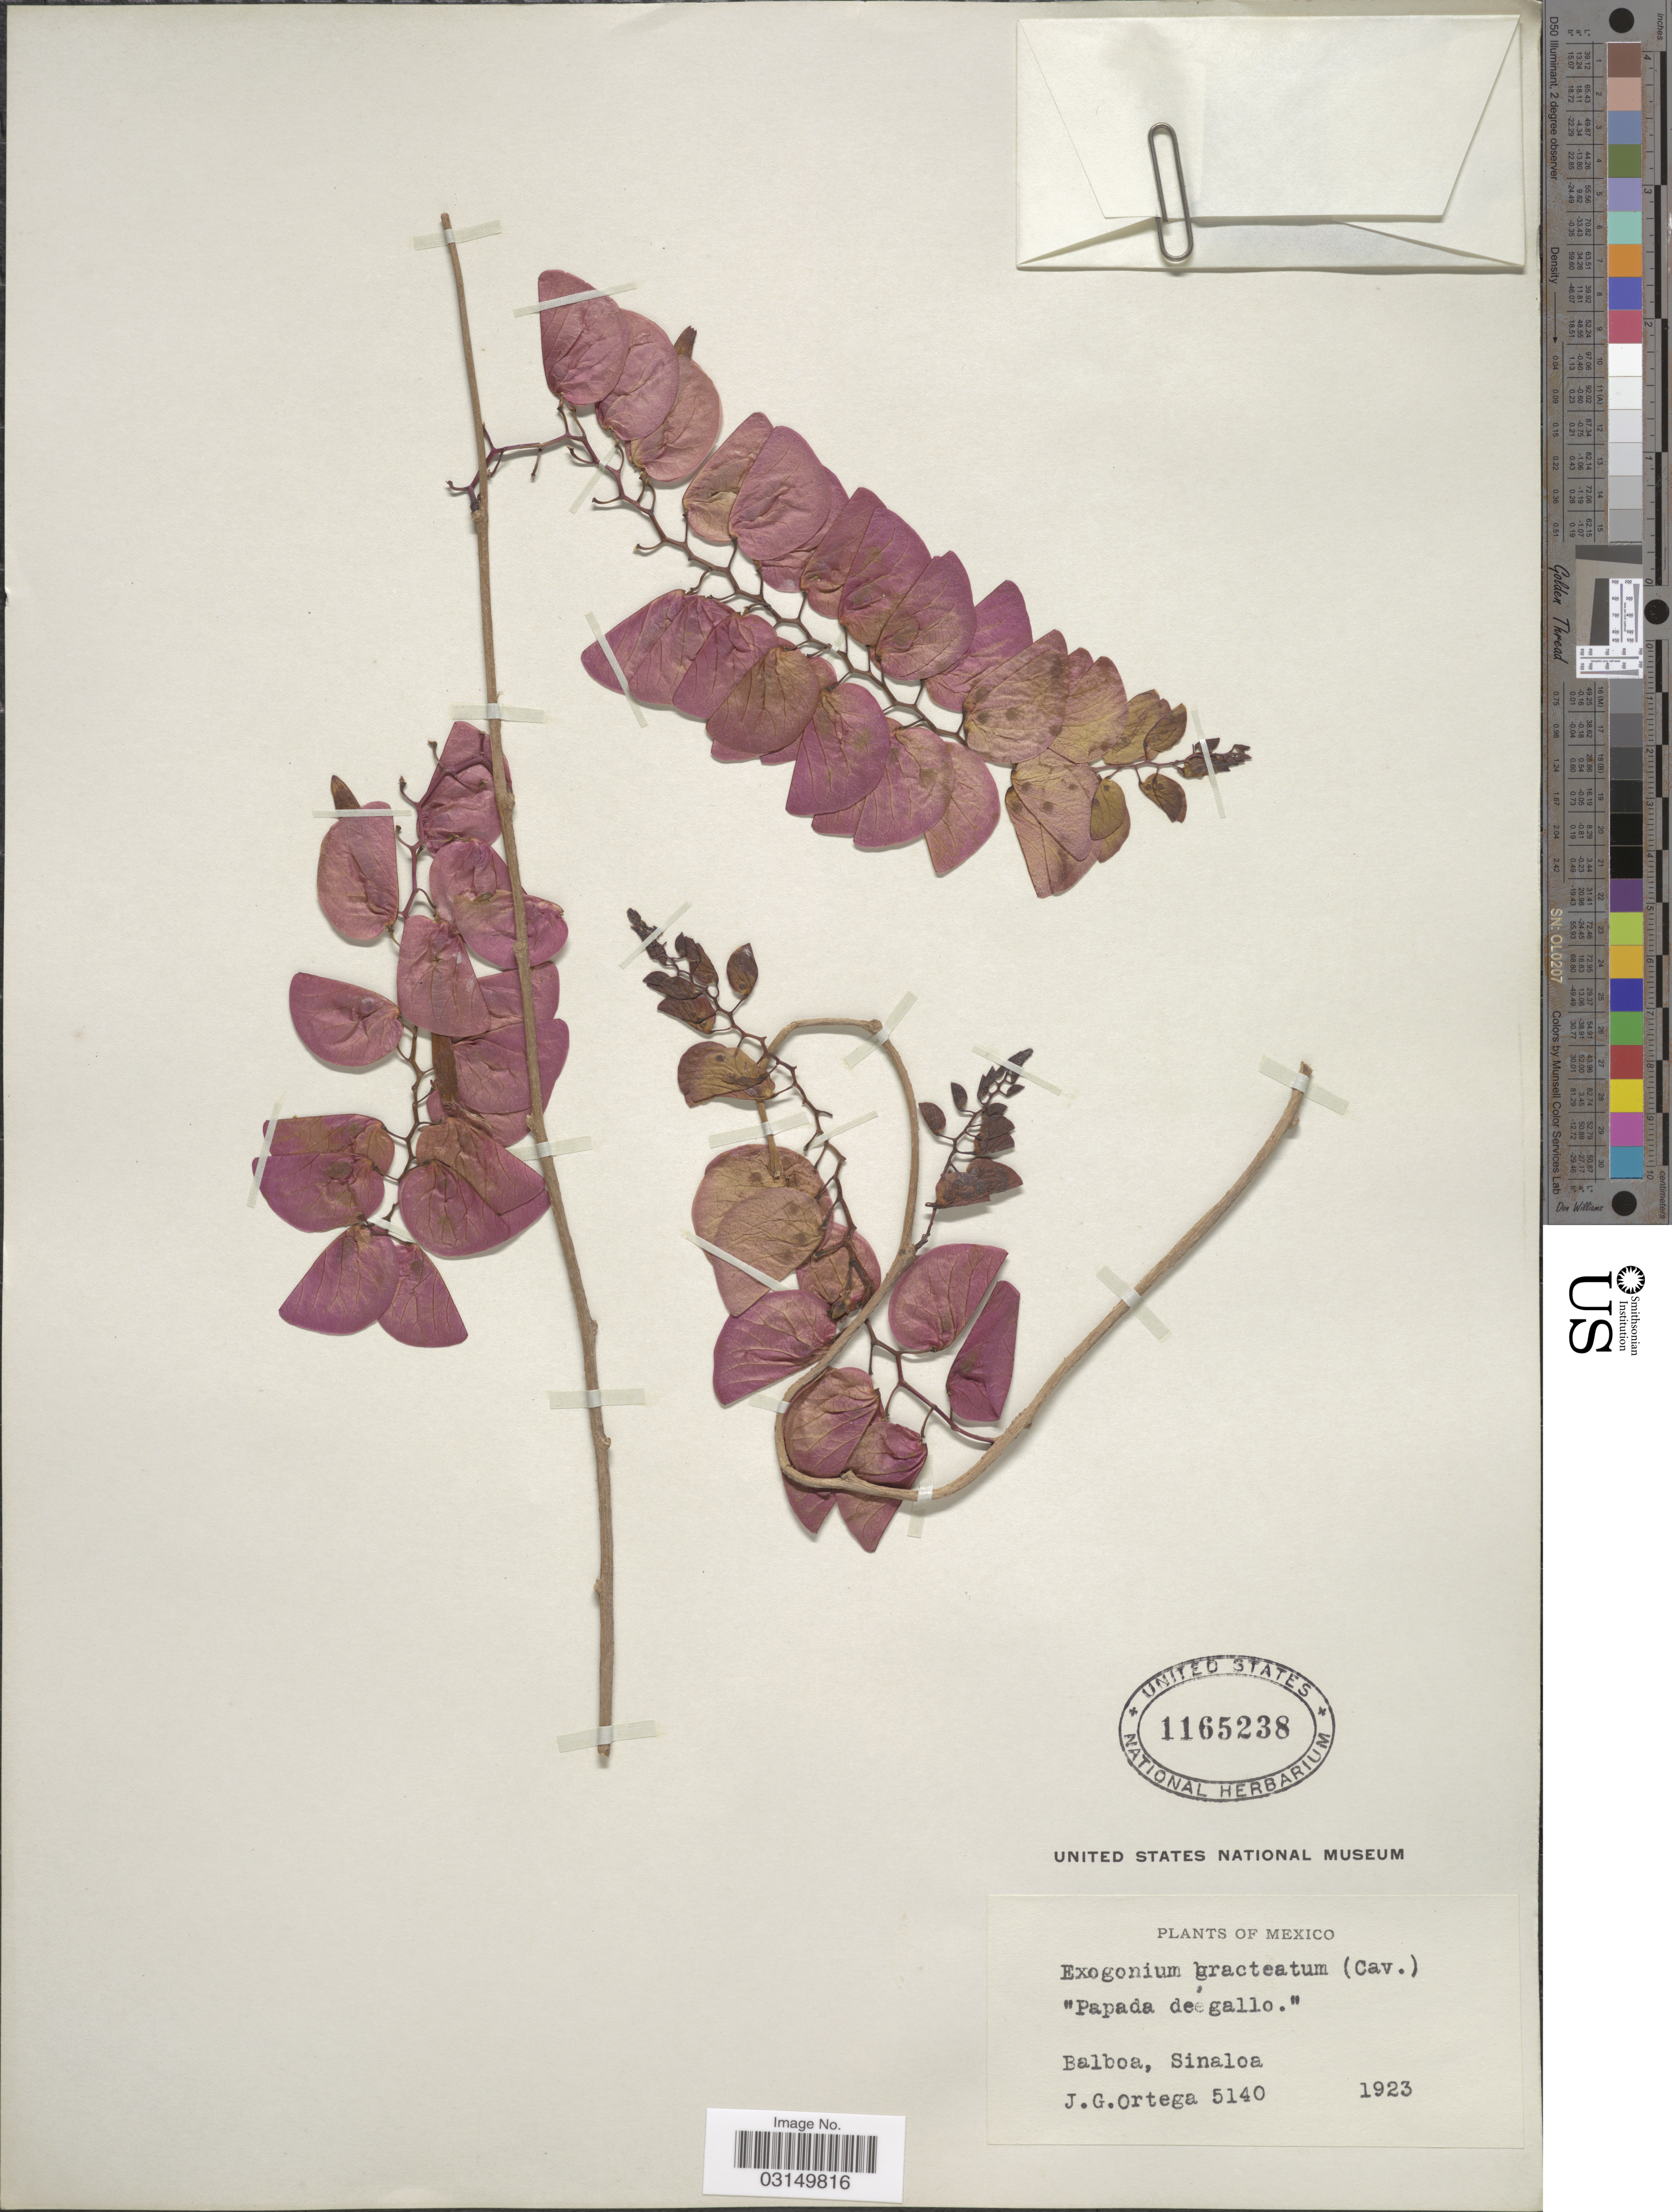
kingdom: Plantae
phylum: Tracheophyta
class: Magnoliopsida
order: Solanales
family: Convolvulaceae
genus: Ipomoea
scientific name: Ipomoea bracteata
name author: Cav.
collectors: J. Ortega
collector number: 5140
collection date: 1923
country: Mexico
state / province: Sinaloa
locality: Balboa, Sinaloa.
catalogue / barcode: US 1165238